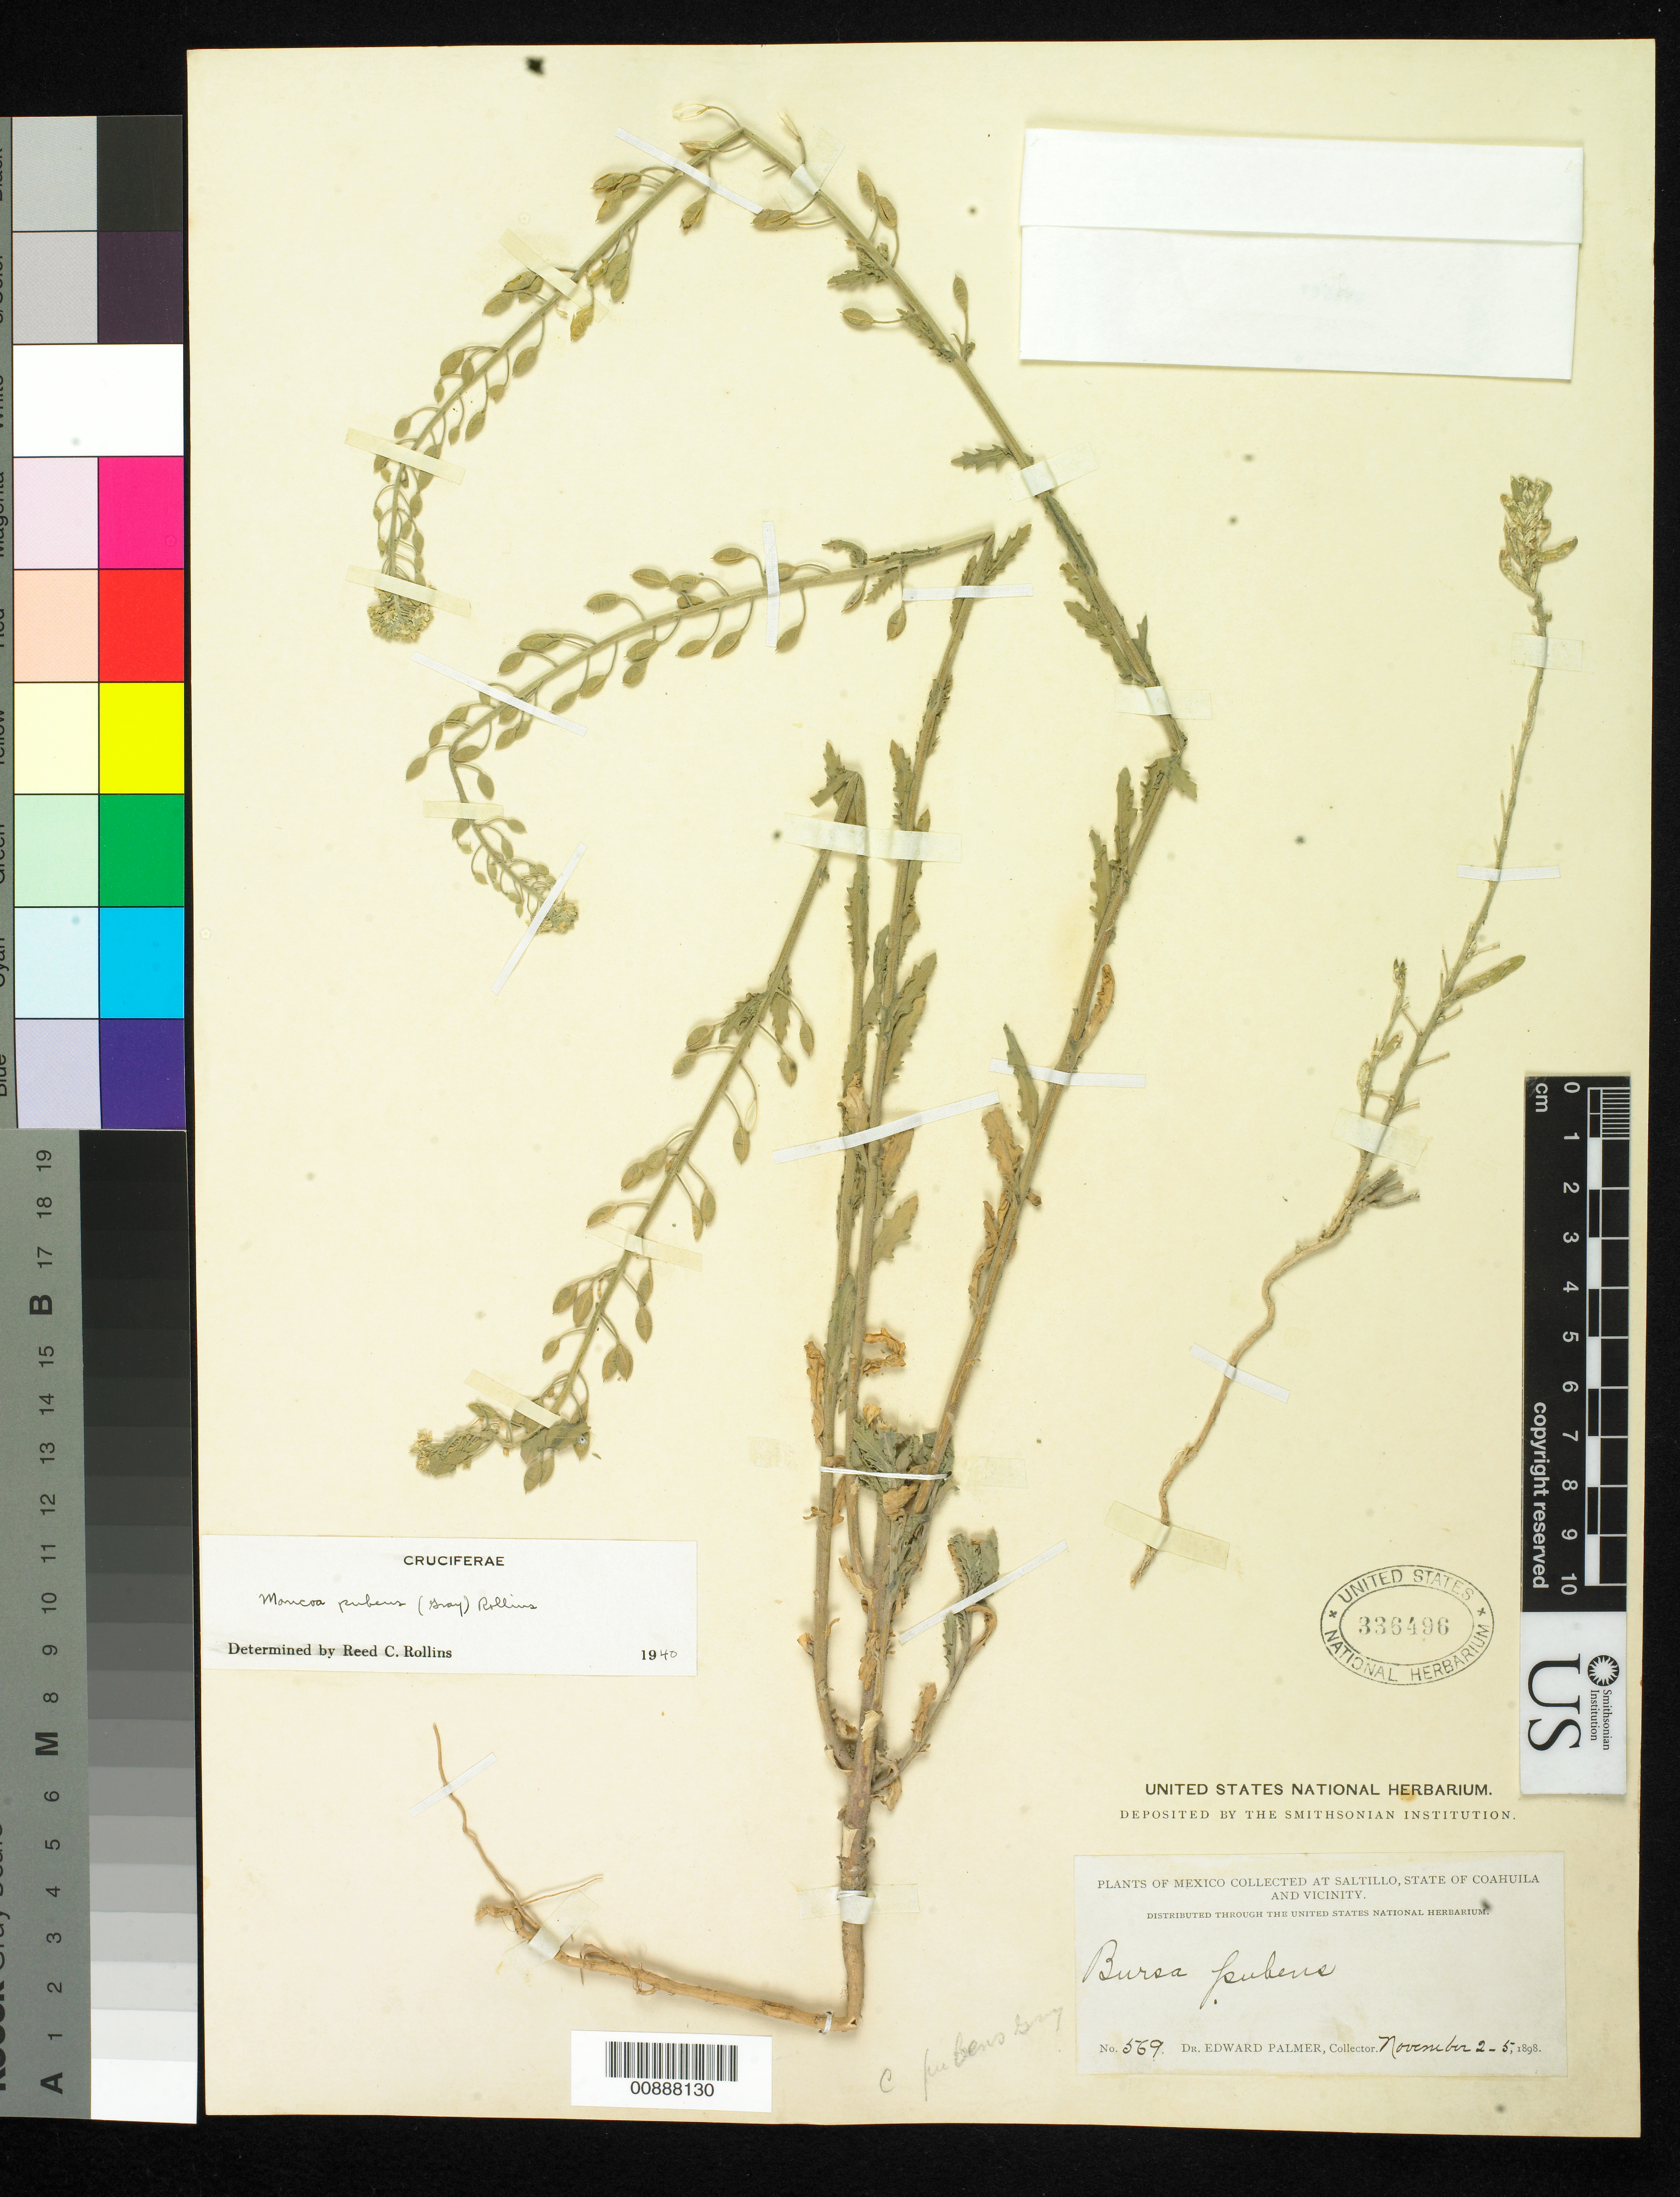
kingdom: Plantae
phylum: Tracheophyta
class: Magnoliopsida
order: Brassicales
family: Brassicaceae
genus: Mancoa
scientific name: Mancoa pubens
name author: (A. Gray) Rollins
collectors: E. Palmer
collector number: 569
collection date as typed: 02 Nov 1898 to 05 Nov 1898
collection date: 1898-11-02/1898-11-05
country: Mexico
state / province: Coahuila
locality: Saltillo, Coahuila and vicinity.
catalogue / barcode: US 336496